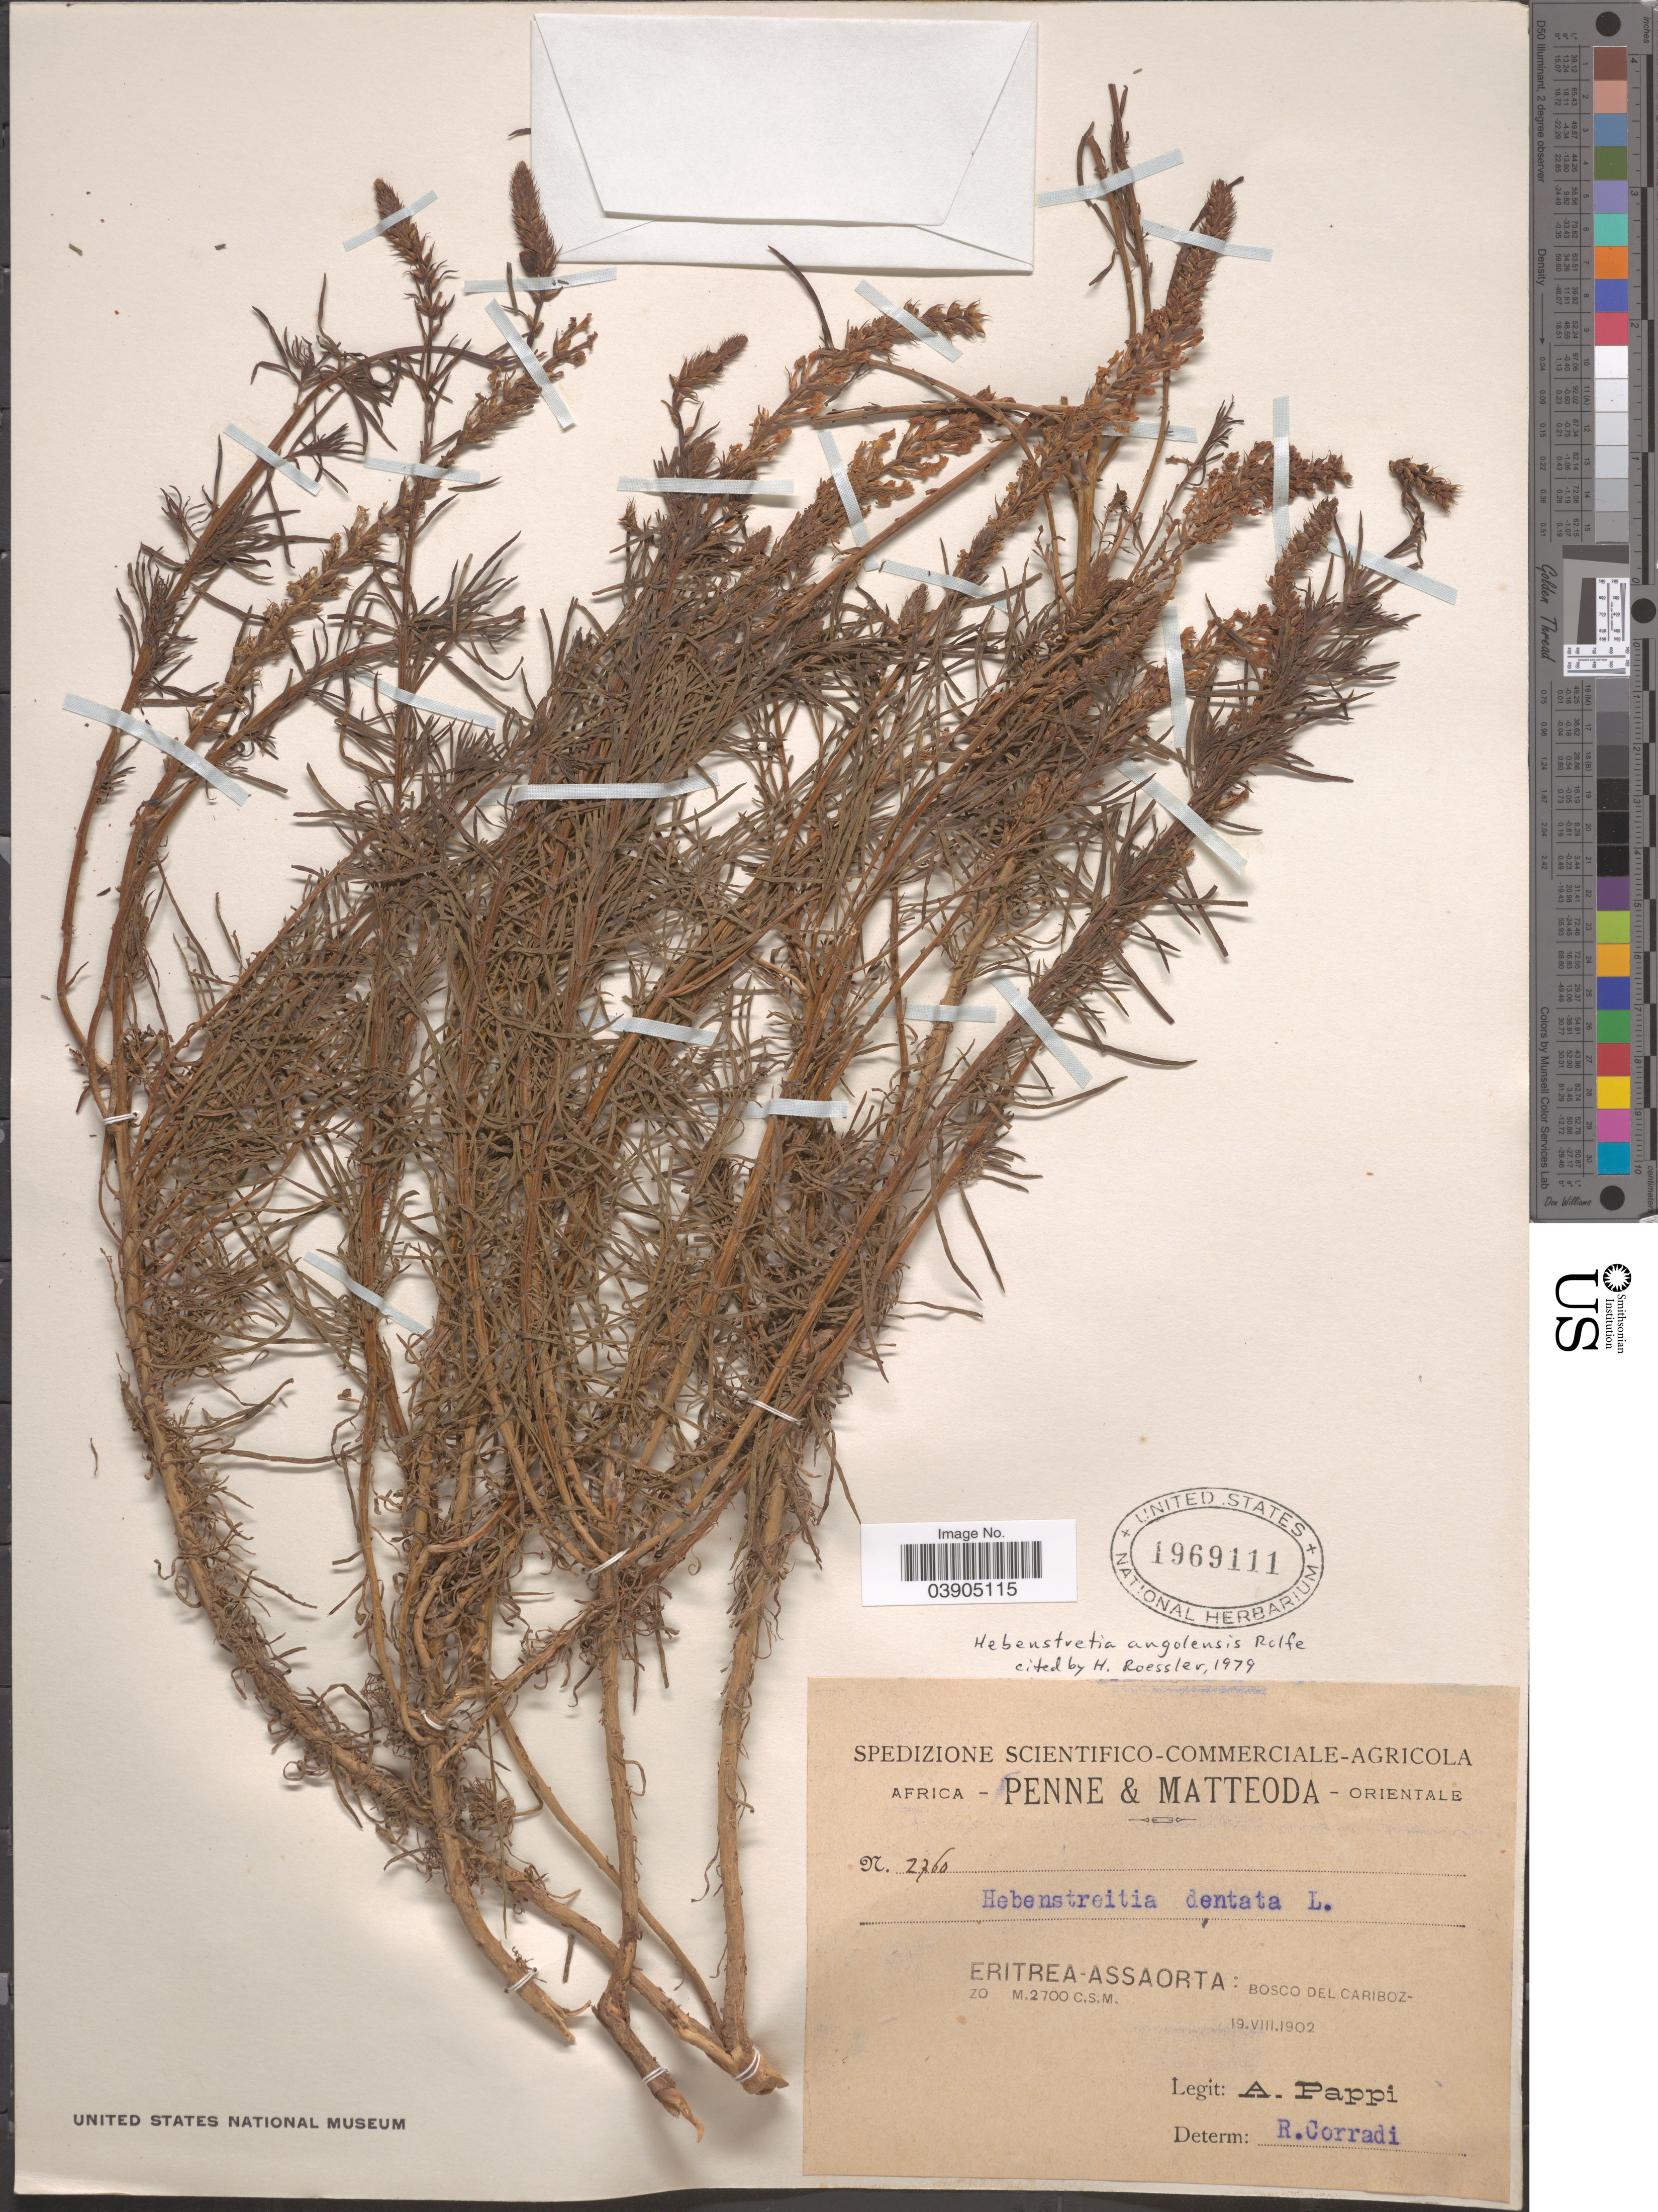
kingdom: Plantae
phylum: Tracheophyta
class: Magnoliopsida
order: Lamiales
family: Scrophulariaceae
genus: Hebenstretia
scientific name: Hebenstretia angolensis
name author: Rolfe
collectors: A. Pappi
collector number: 2760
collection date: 1902-08-19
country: Eritrea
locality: Eritrea-Assaorta: Bosco del Caribozzo.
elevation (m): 2700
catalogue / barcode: US 1969111